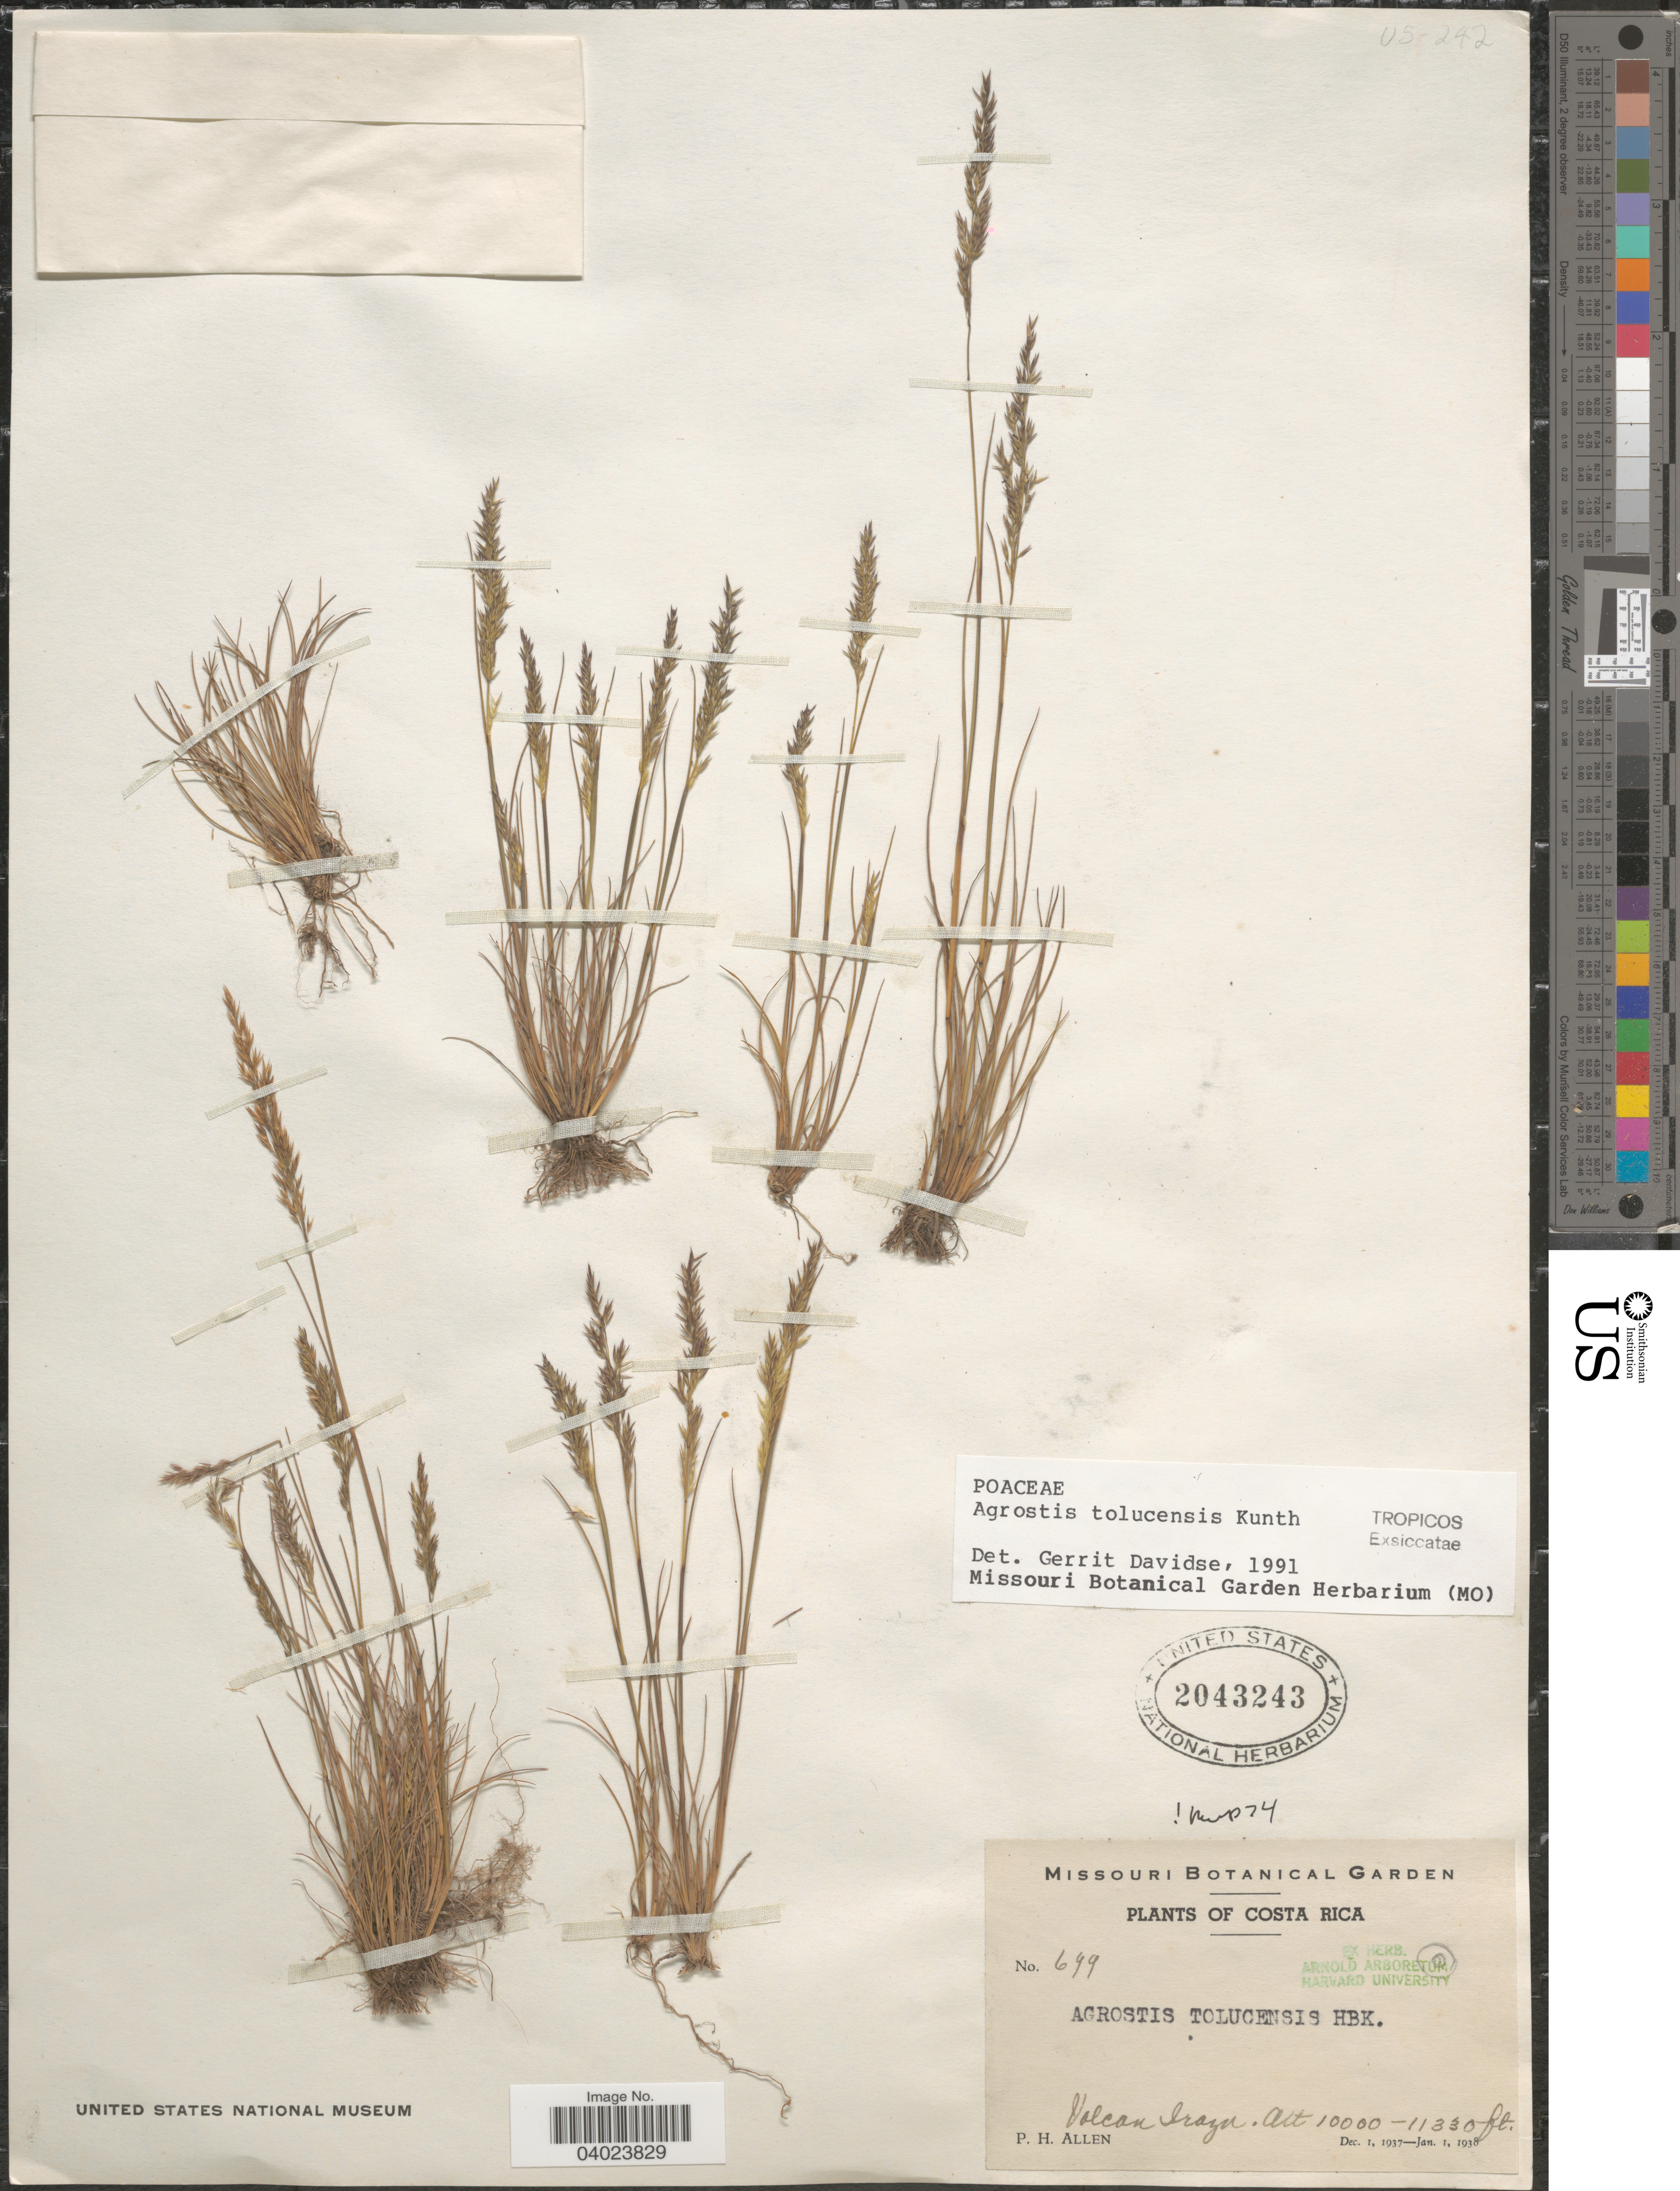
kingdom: Plantae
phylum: Tracheophyta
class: Liliopsida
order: Poales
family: Poaceae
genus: Agrostis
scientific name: Agrostis tolucensis Kunth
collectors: P. H. Allen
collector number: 699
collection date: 1937-12-01/1938-01-01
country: Costa Rica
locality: Volcan Irazu.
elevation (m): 3048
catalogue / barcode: US 2043243